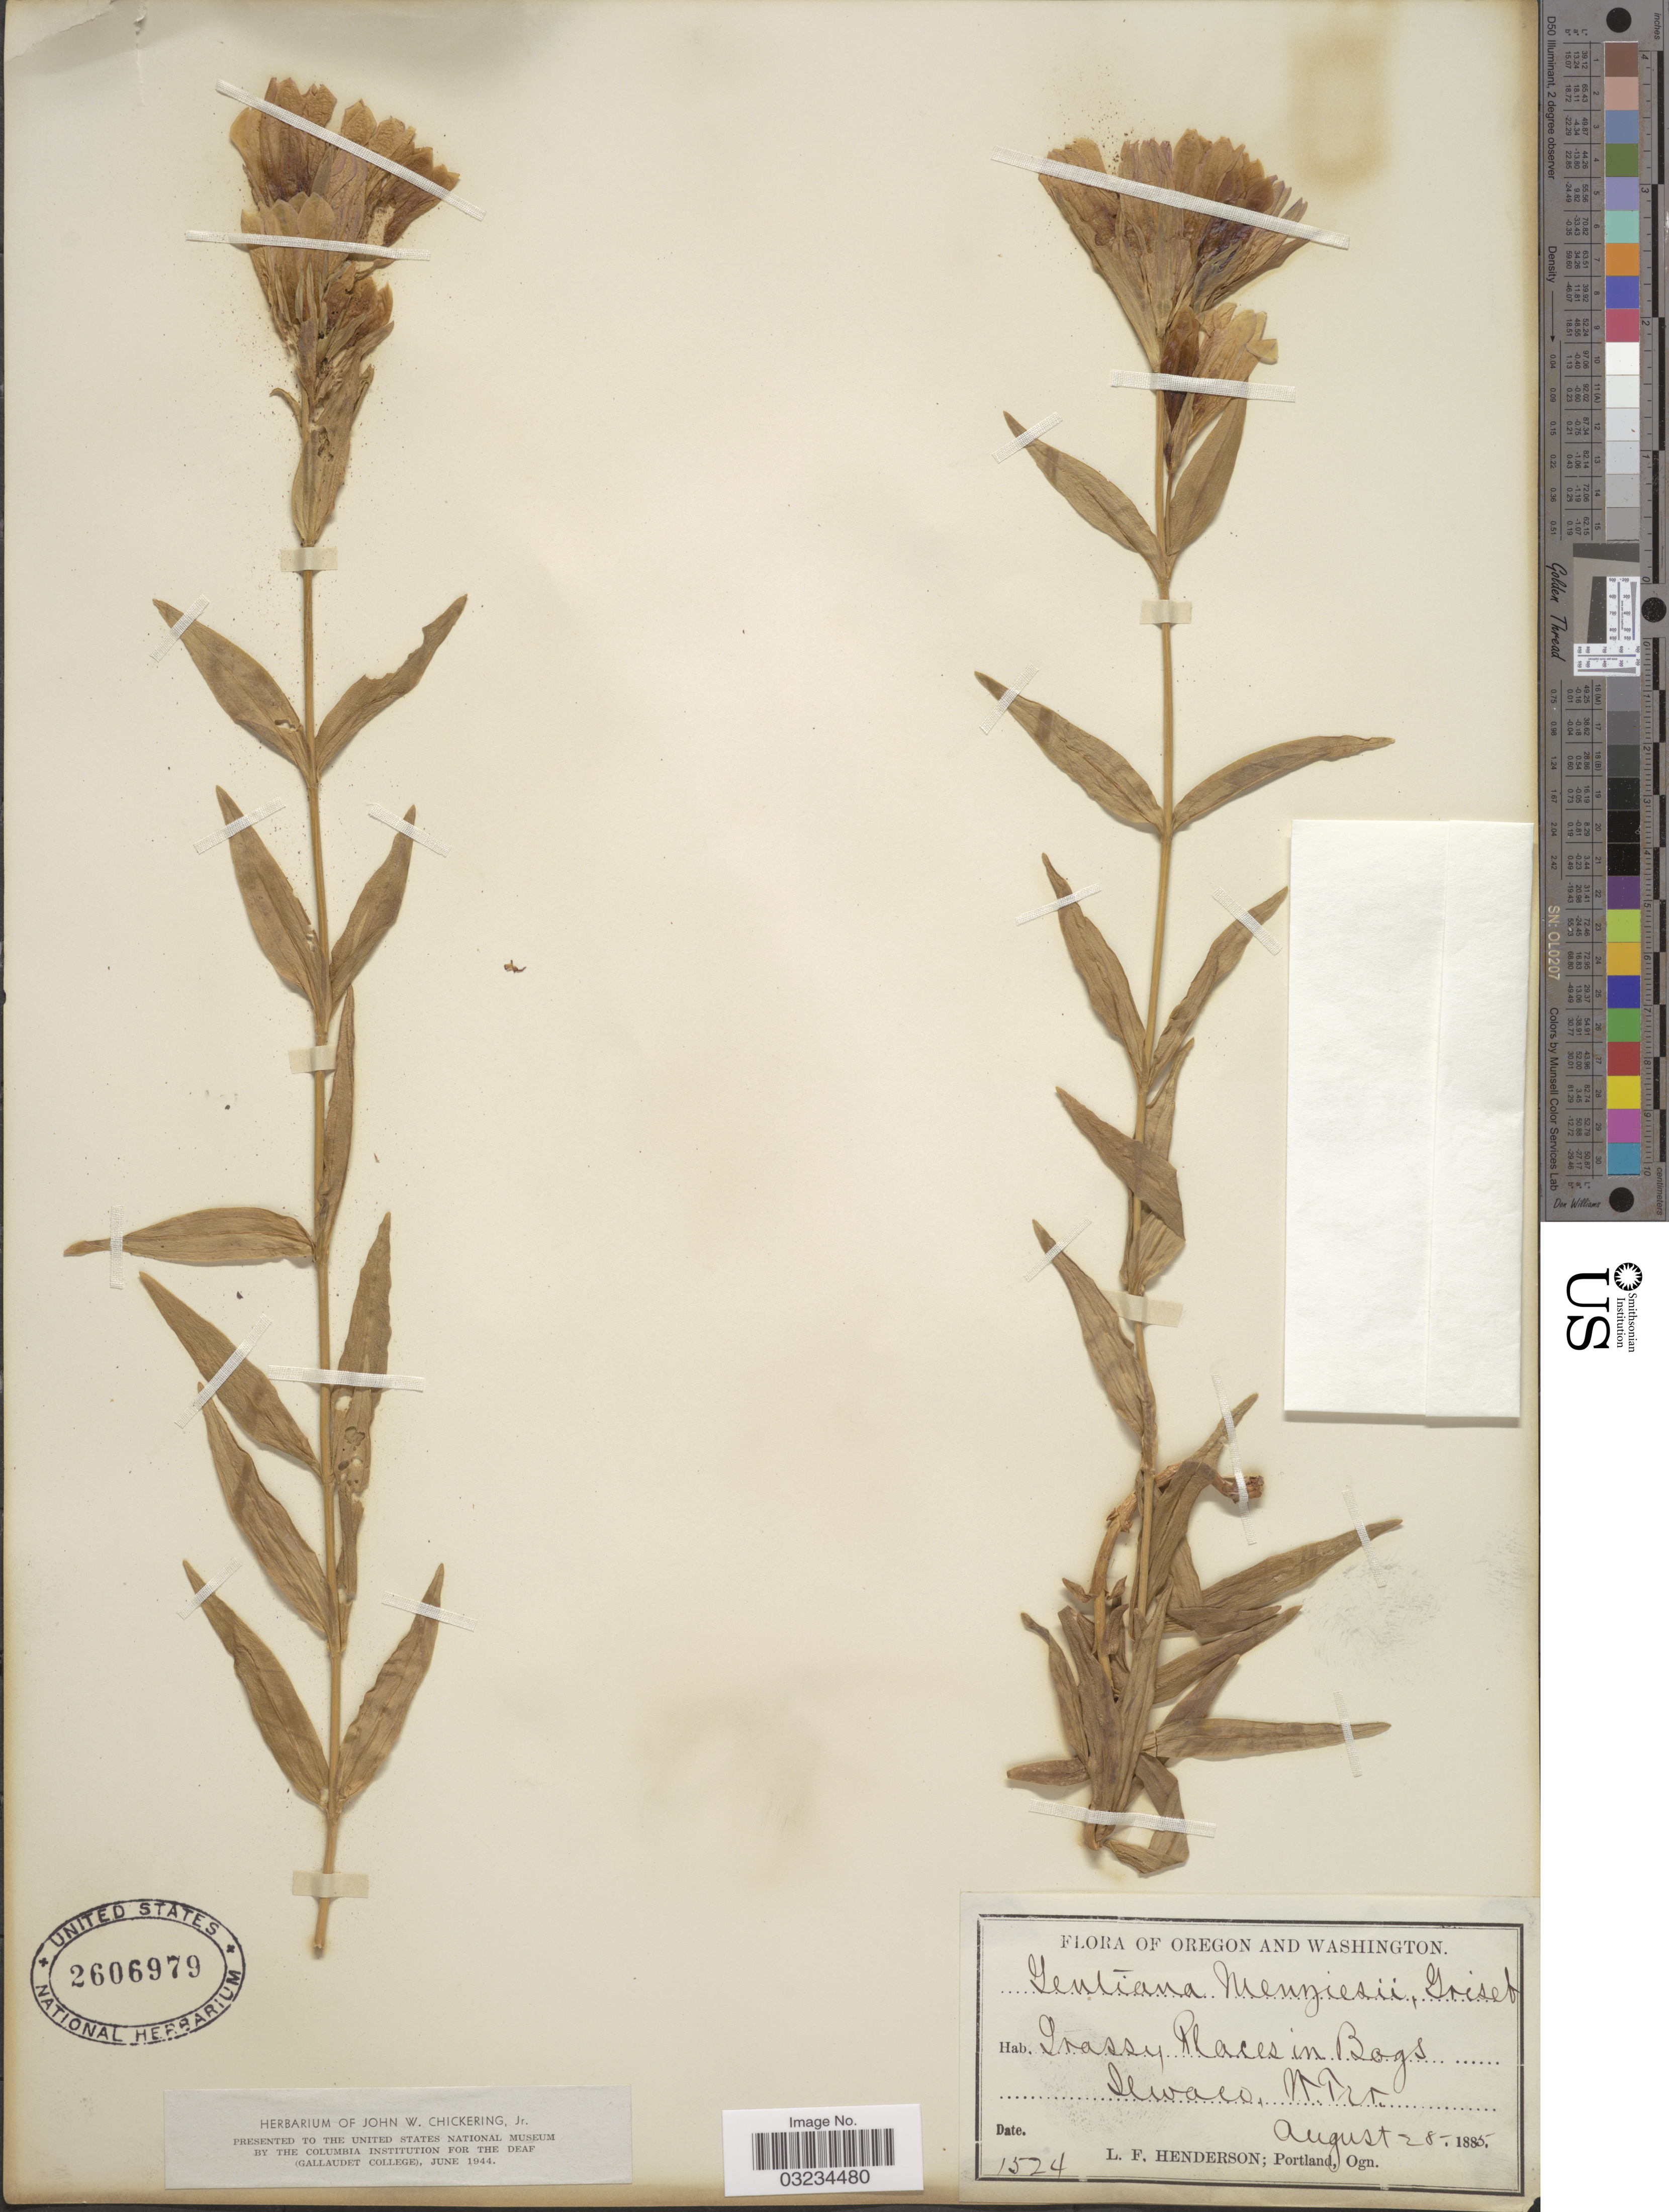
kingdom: Plantae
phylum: Tracheophyta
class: Magnoliopsida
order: Gentianales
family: Gentianaceae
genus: Gentiana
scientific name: Gentiana menziesii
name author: Griseb.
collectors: L. Henderson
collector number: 1524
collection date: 1885-08-28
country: United States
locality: Oregon and Washington. Grassy places in Bogs. Ilwaco, W. Ter.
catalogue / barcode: US 2606979